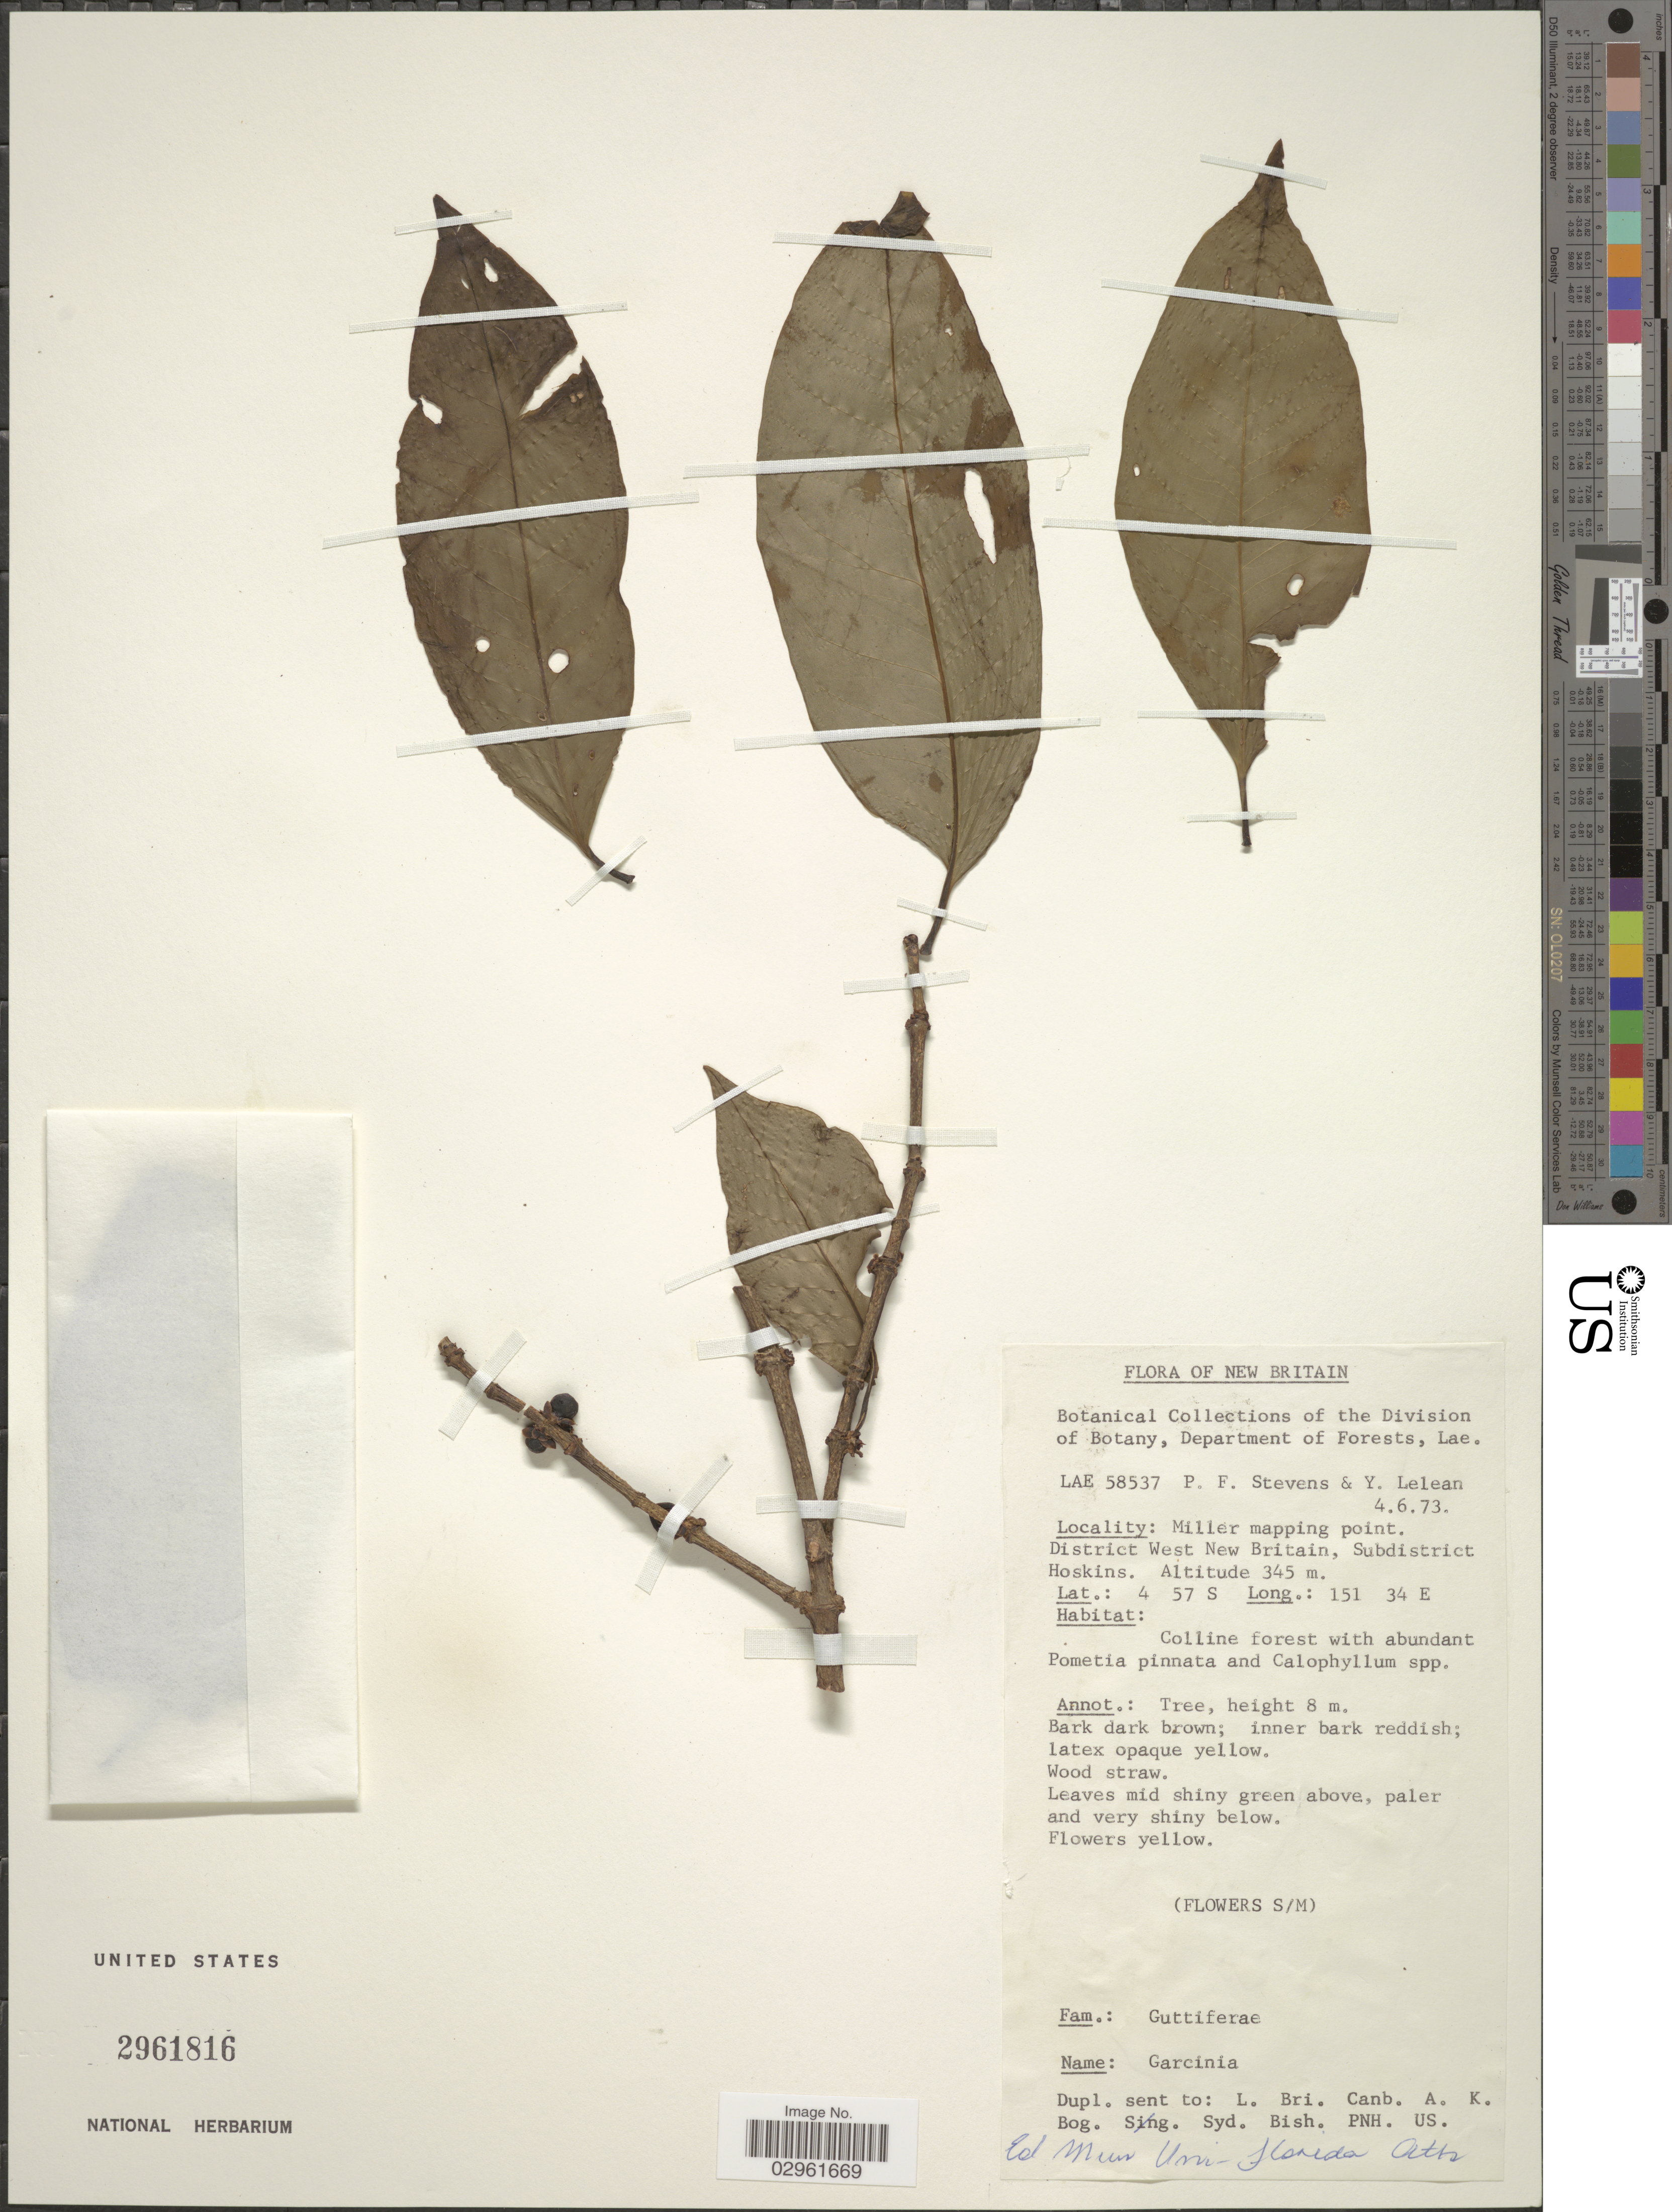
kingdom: Plantae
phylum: Tracheophyta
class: Magnoliopsida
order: Malpighiales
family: Clusiaceae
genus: Garcinia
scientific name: Garcinia sp.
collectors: P. F. Stevens & Y. Lelean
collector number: LAE58537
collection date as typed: Transcribed d/m/y: 4/6/73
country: Papua New Guinea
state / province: West New Britain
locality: New Britain. Miller mapping point. District West New Britain, Subdistrict Hoskins.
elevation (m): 345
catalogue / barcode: US 2961816